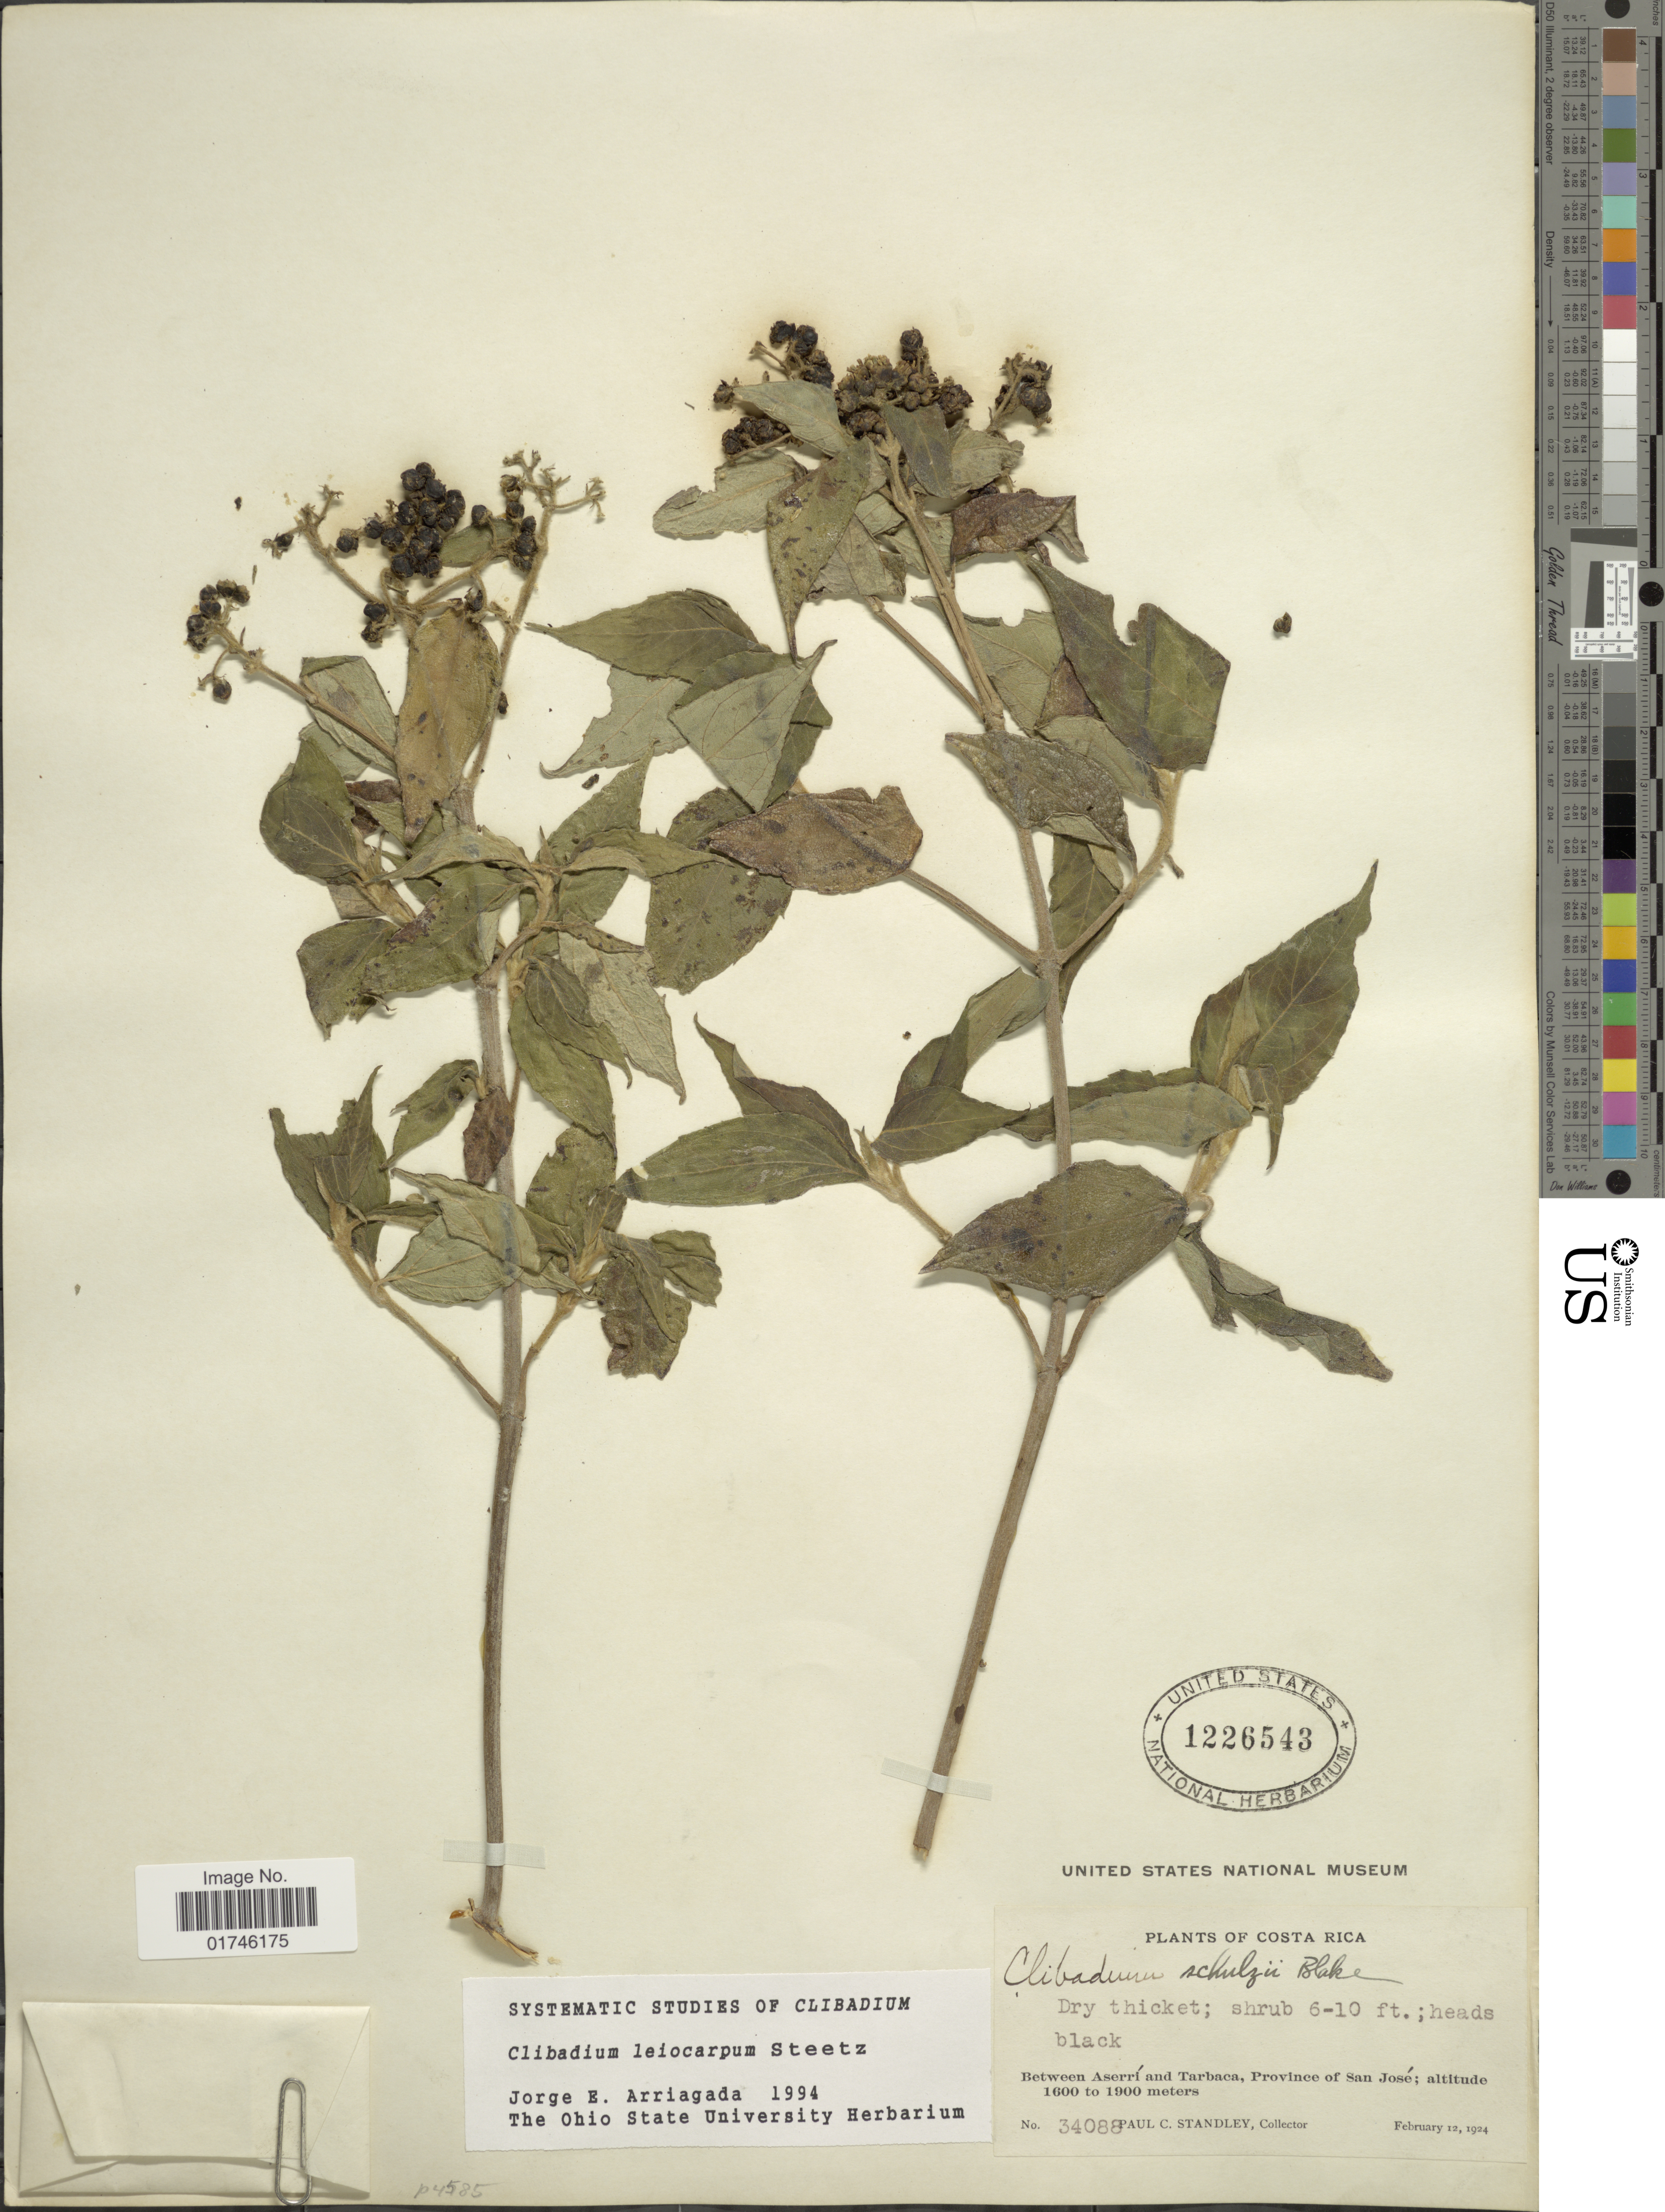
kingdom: Plantae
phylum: Tracheophyta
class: Magnoliopsida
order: Asterales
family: Asteraceae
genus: Clibadium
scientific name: Clibadium leiocarpum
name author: Steetz in Seem.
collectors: P. C. Standley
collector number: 34088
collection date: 1924-02-12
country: Costa Rica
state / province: San José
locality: Between Asseri and Tarbaca, Province of San Jose.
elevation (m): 1600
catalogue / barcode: US 1226543